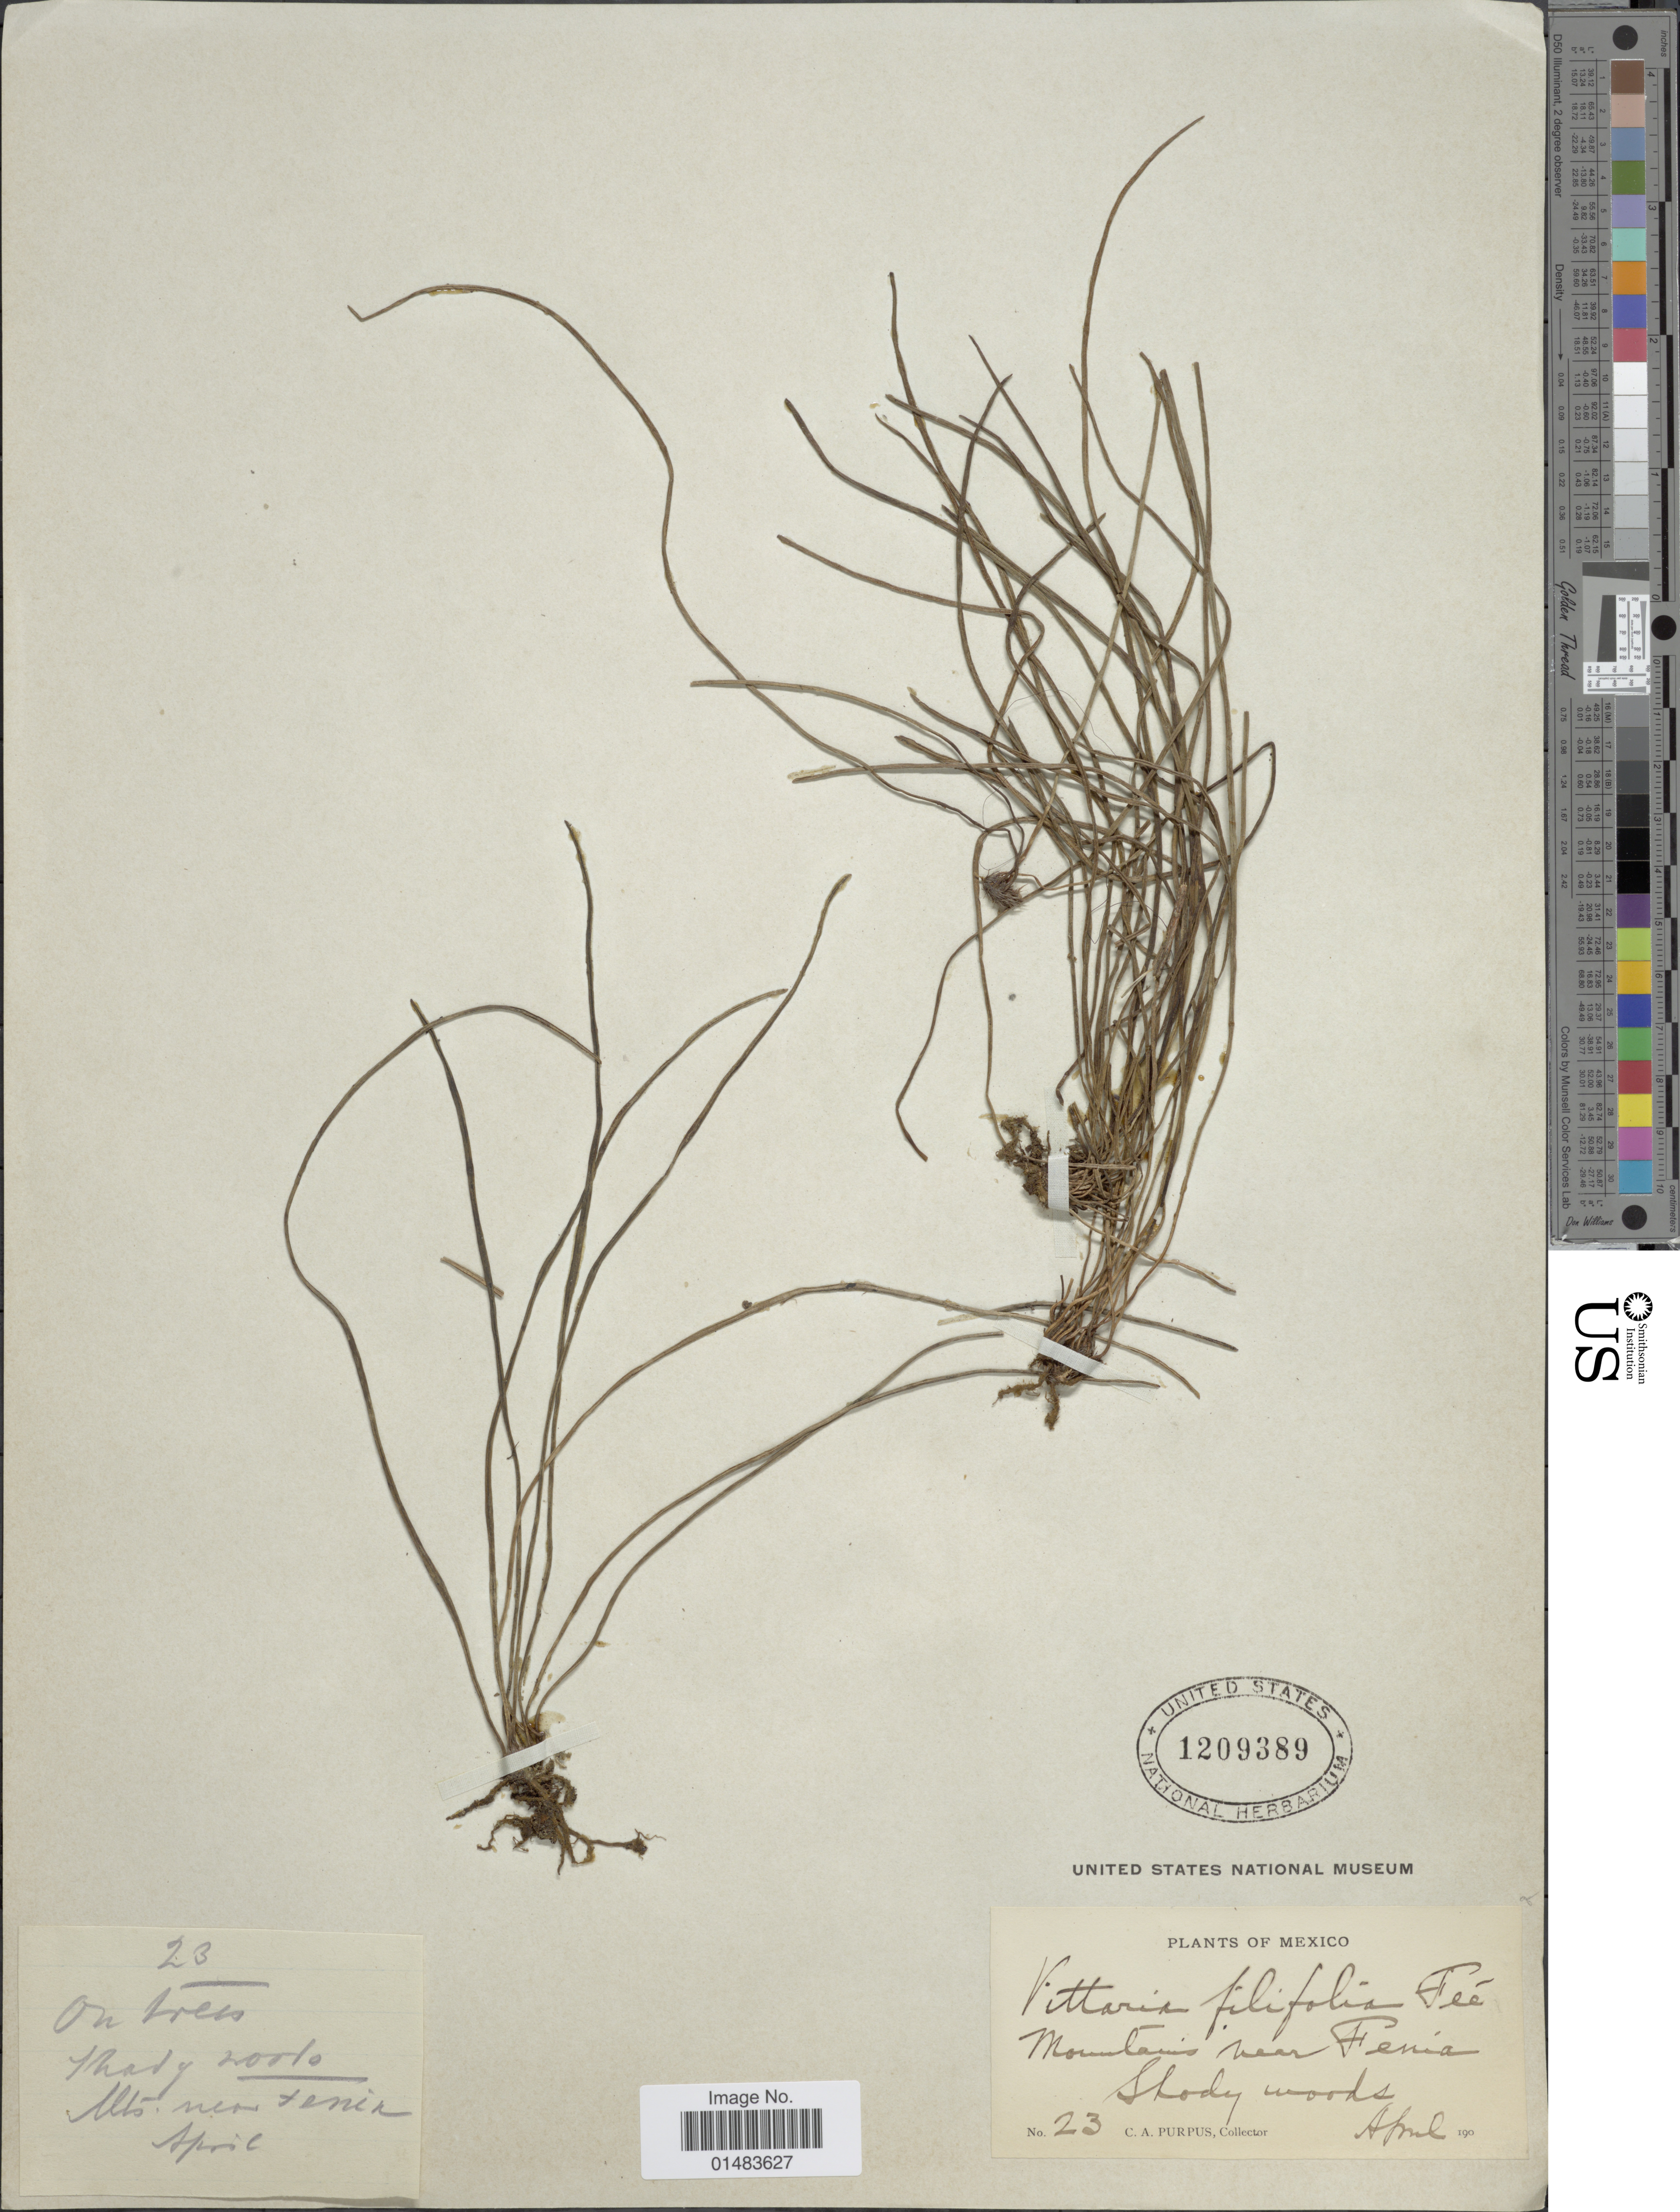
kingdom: Plantae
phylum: Tracheophyta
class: Polypodiopsida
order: Polypodiales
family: Pteridaceae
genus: Vittaria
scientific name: Vittaria graminifolia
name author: Kaulf.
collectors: C. A. Purpus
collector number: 23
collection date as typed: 190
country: Mexico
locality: Mexico, Mountains near Fenia, shady woods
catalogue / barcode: US 1209389